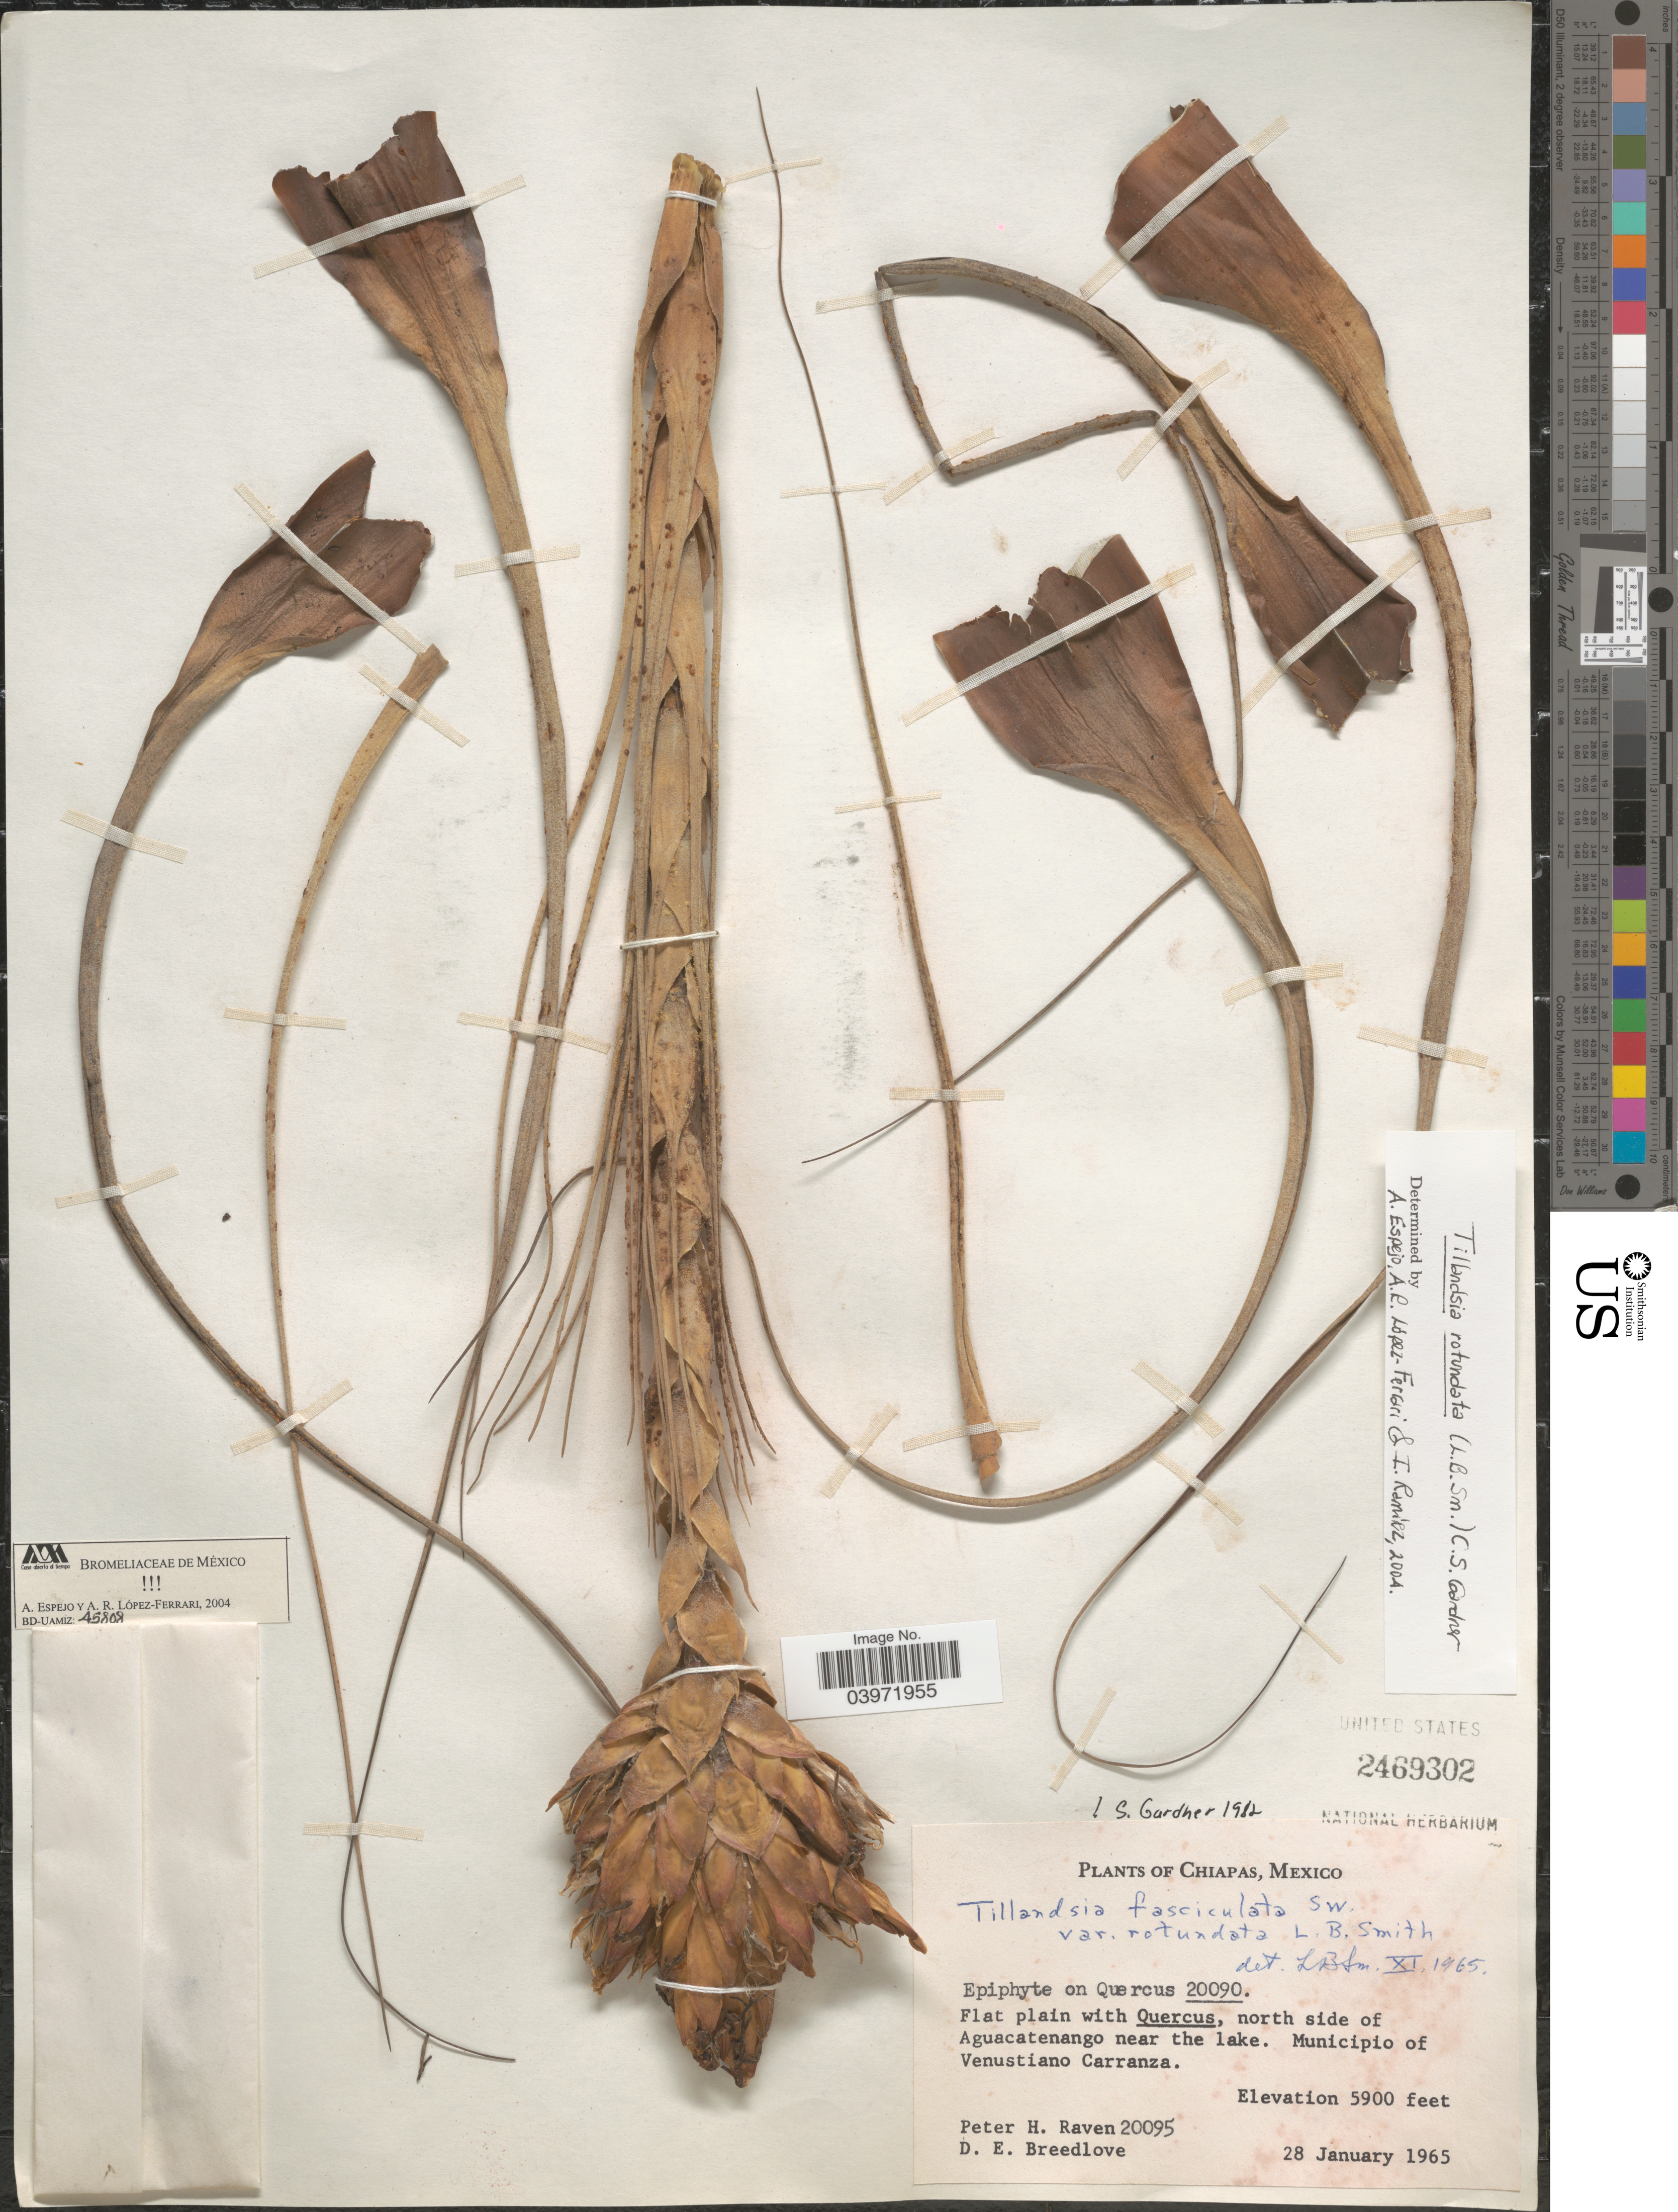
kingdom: Plantae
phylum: Tracheophyta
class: Liliopsida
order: Poales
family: Bromeliaceae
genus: Tillandsia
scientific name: Tillandsia pringlei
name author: S. Watson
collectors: P. Raven & D. E. Breedlove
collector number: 20095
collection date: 1965-01-28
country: Mexico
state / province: Chiapas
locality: North side of Aguacatenango near the lake. Municipio of Venustiano Carranza.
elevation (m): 1798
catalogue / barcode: US 2469302